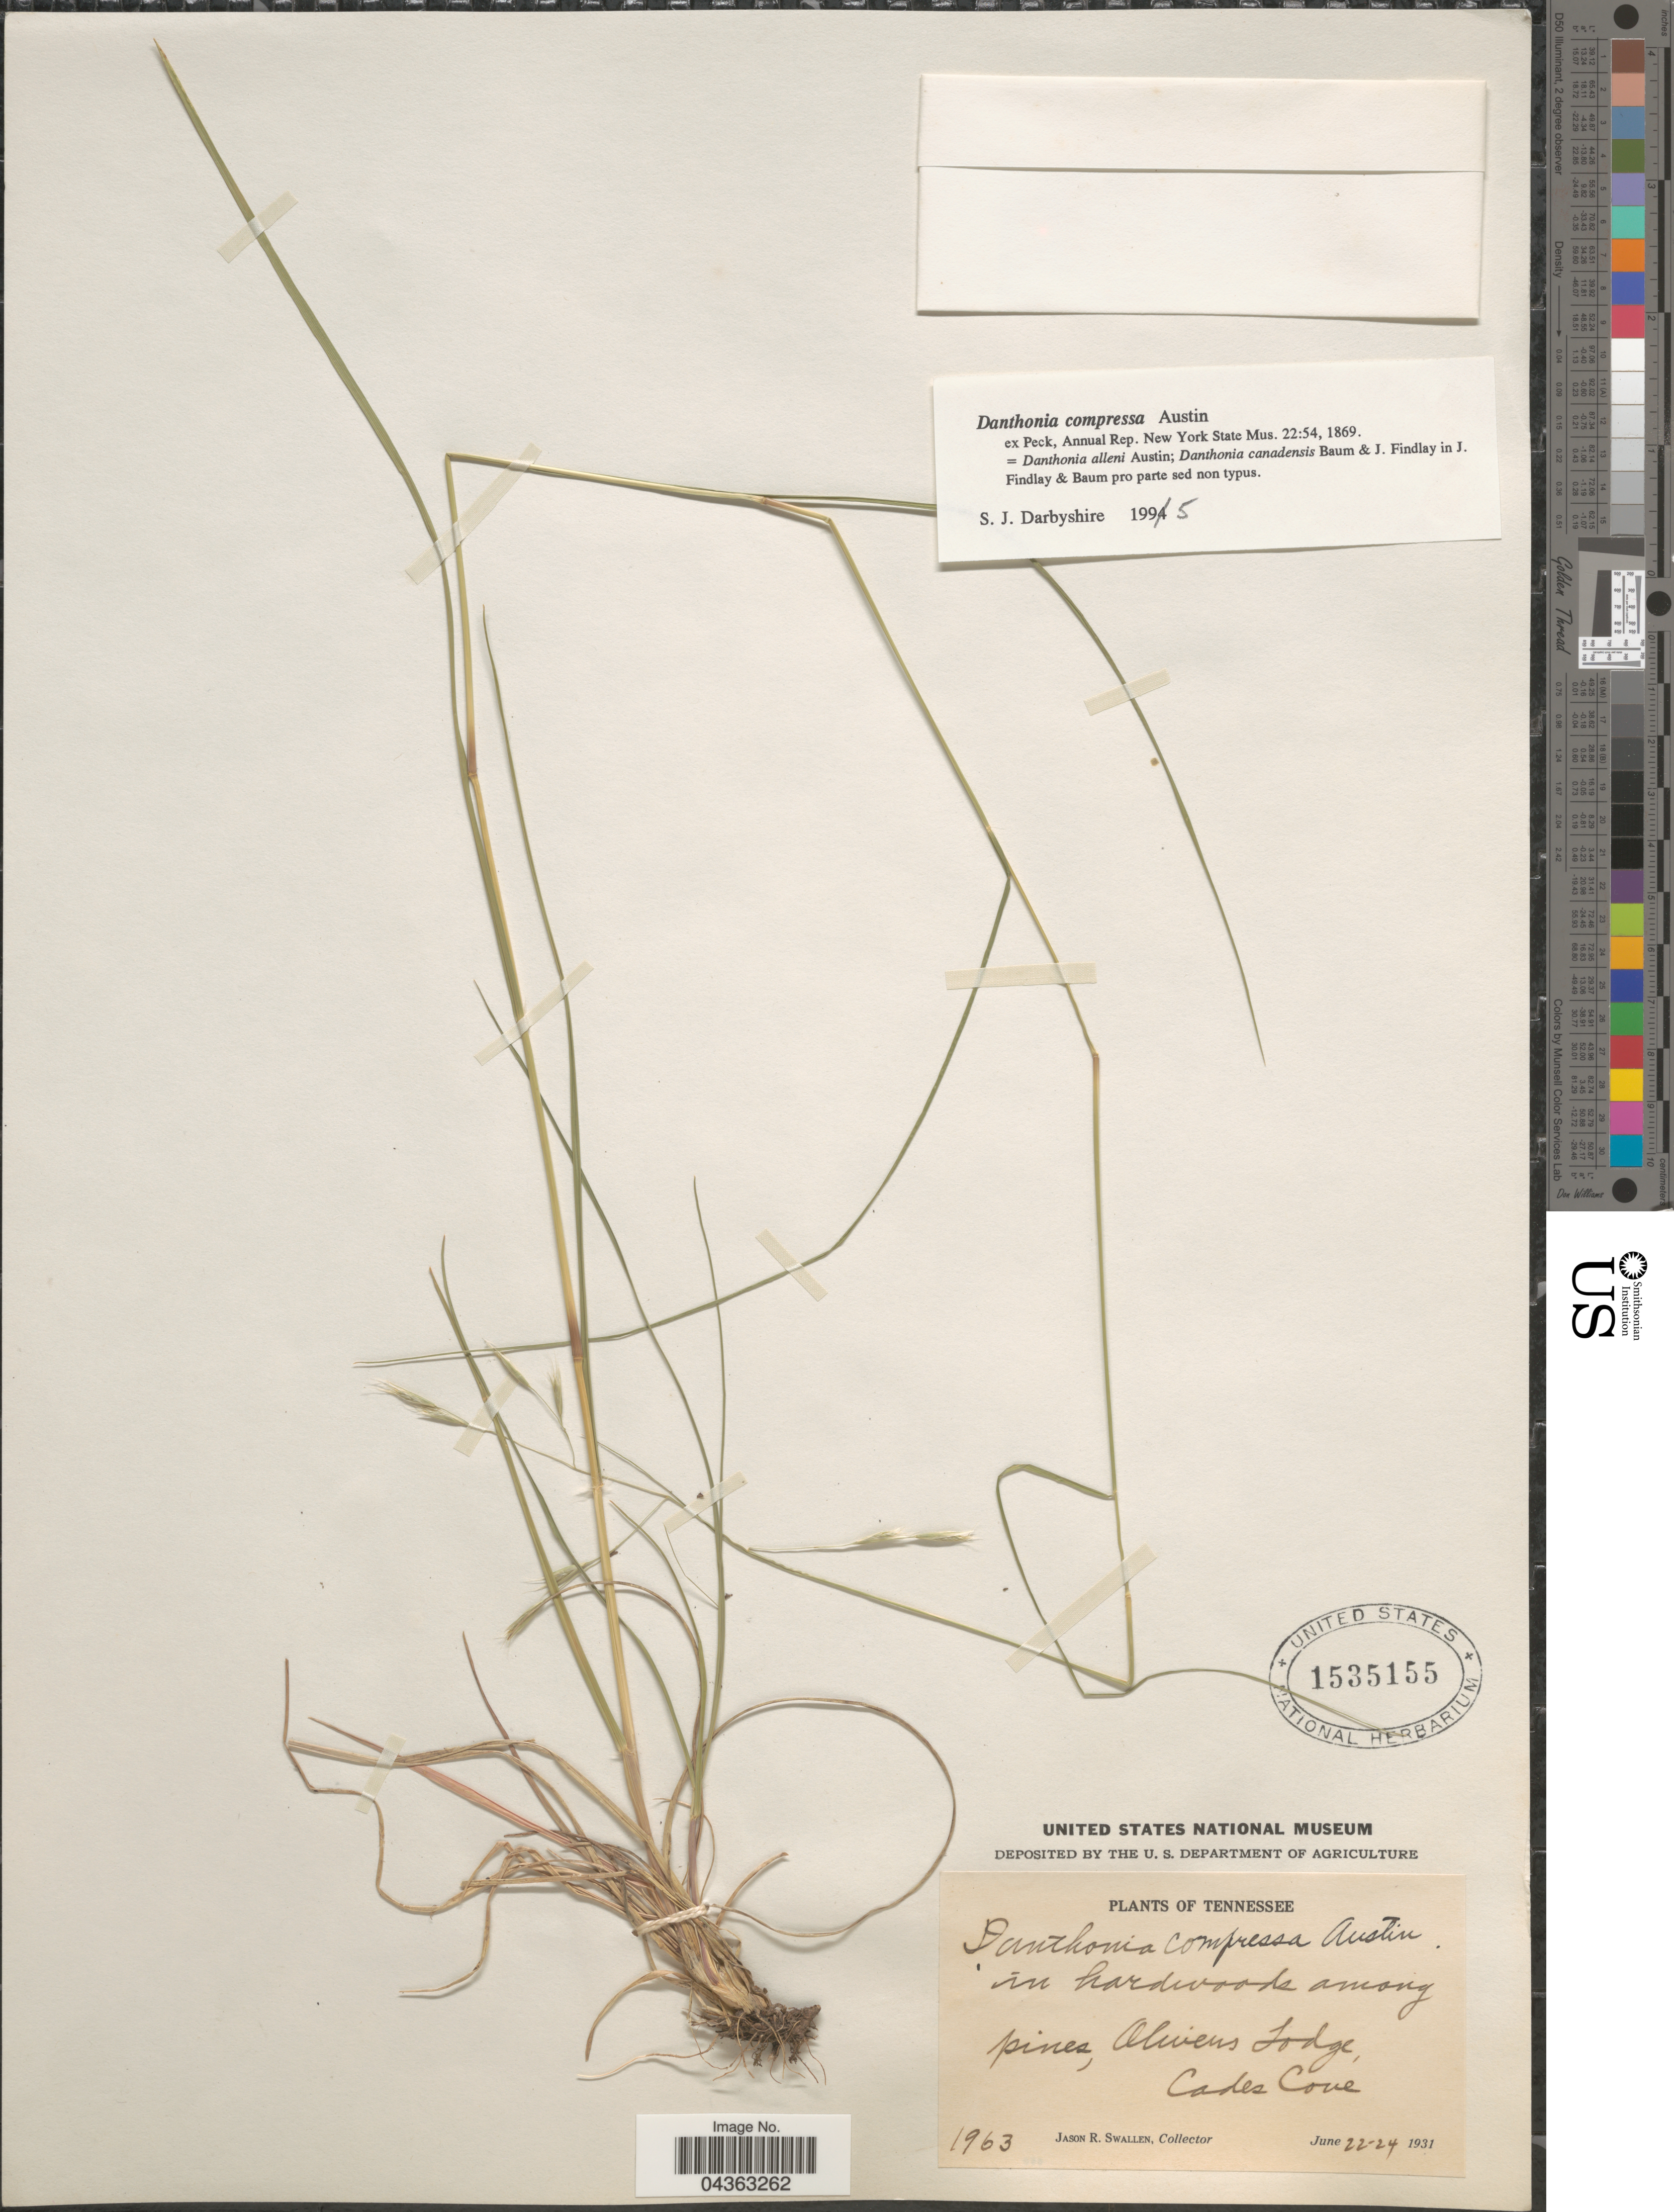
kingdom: Plantae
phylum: Tracheophyta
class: Liliopsida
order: Poales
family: Poaceae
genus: Danthonia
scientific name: Danthonia compressa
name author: Austin in F. Peck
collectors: J. R. Swallen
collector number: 1963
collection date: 1931-06-22/1931-06-24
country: United States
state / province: Tennessee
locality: In hardwoods among pines, Olivers Lodge, Cades Cove.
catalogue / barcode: US 1535155